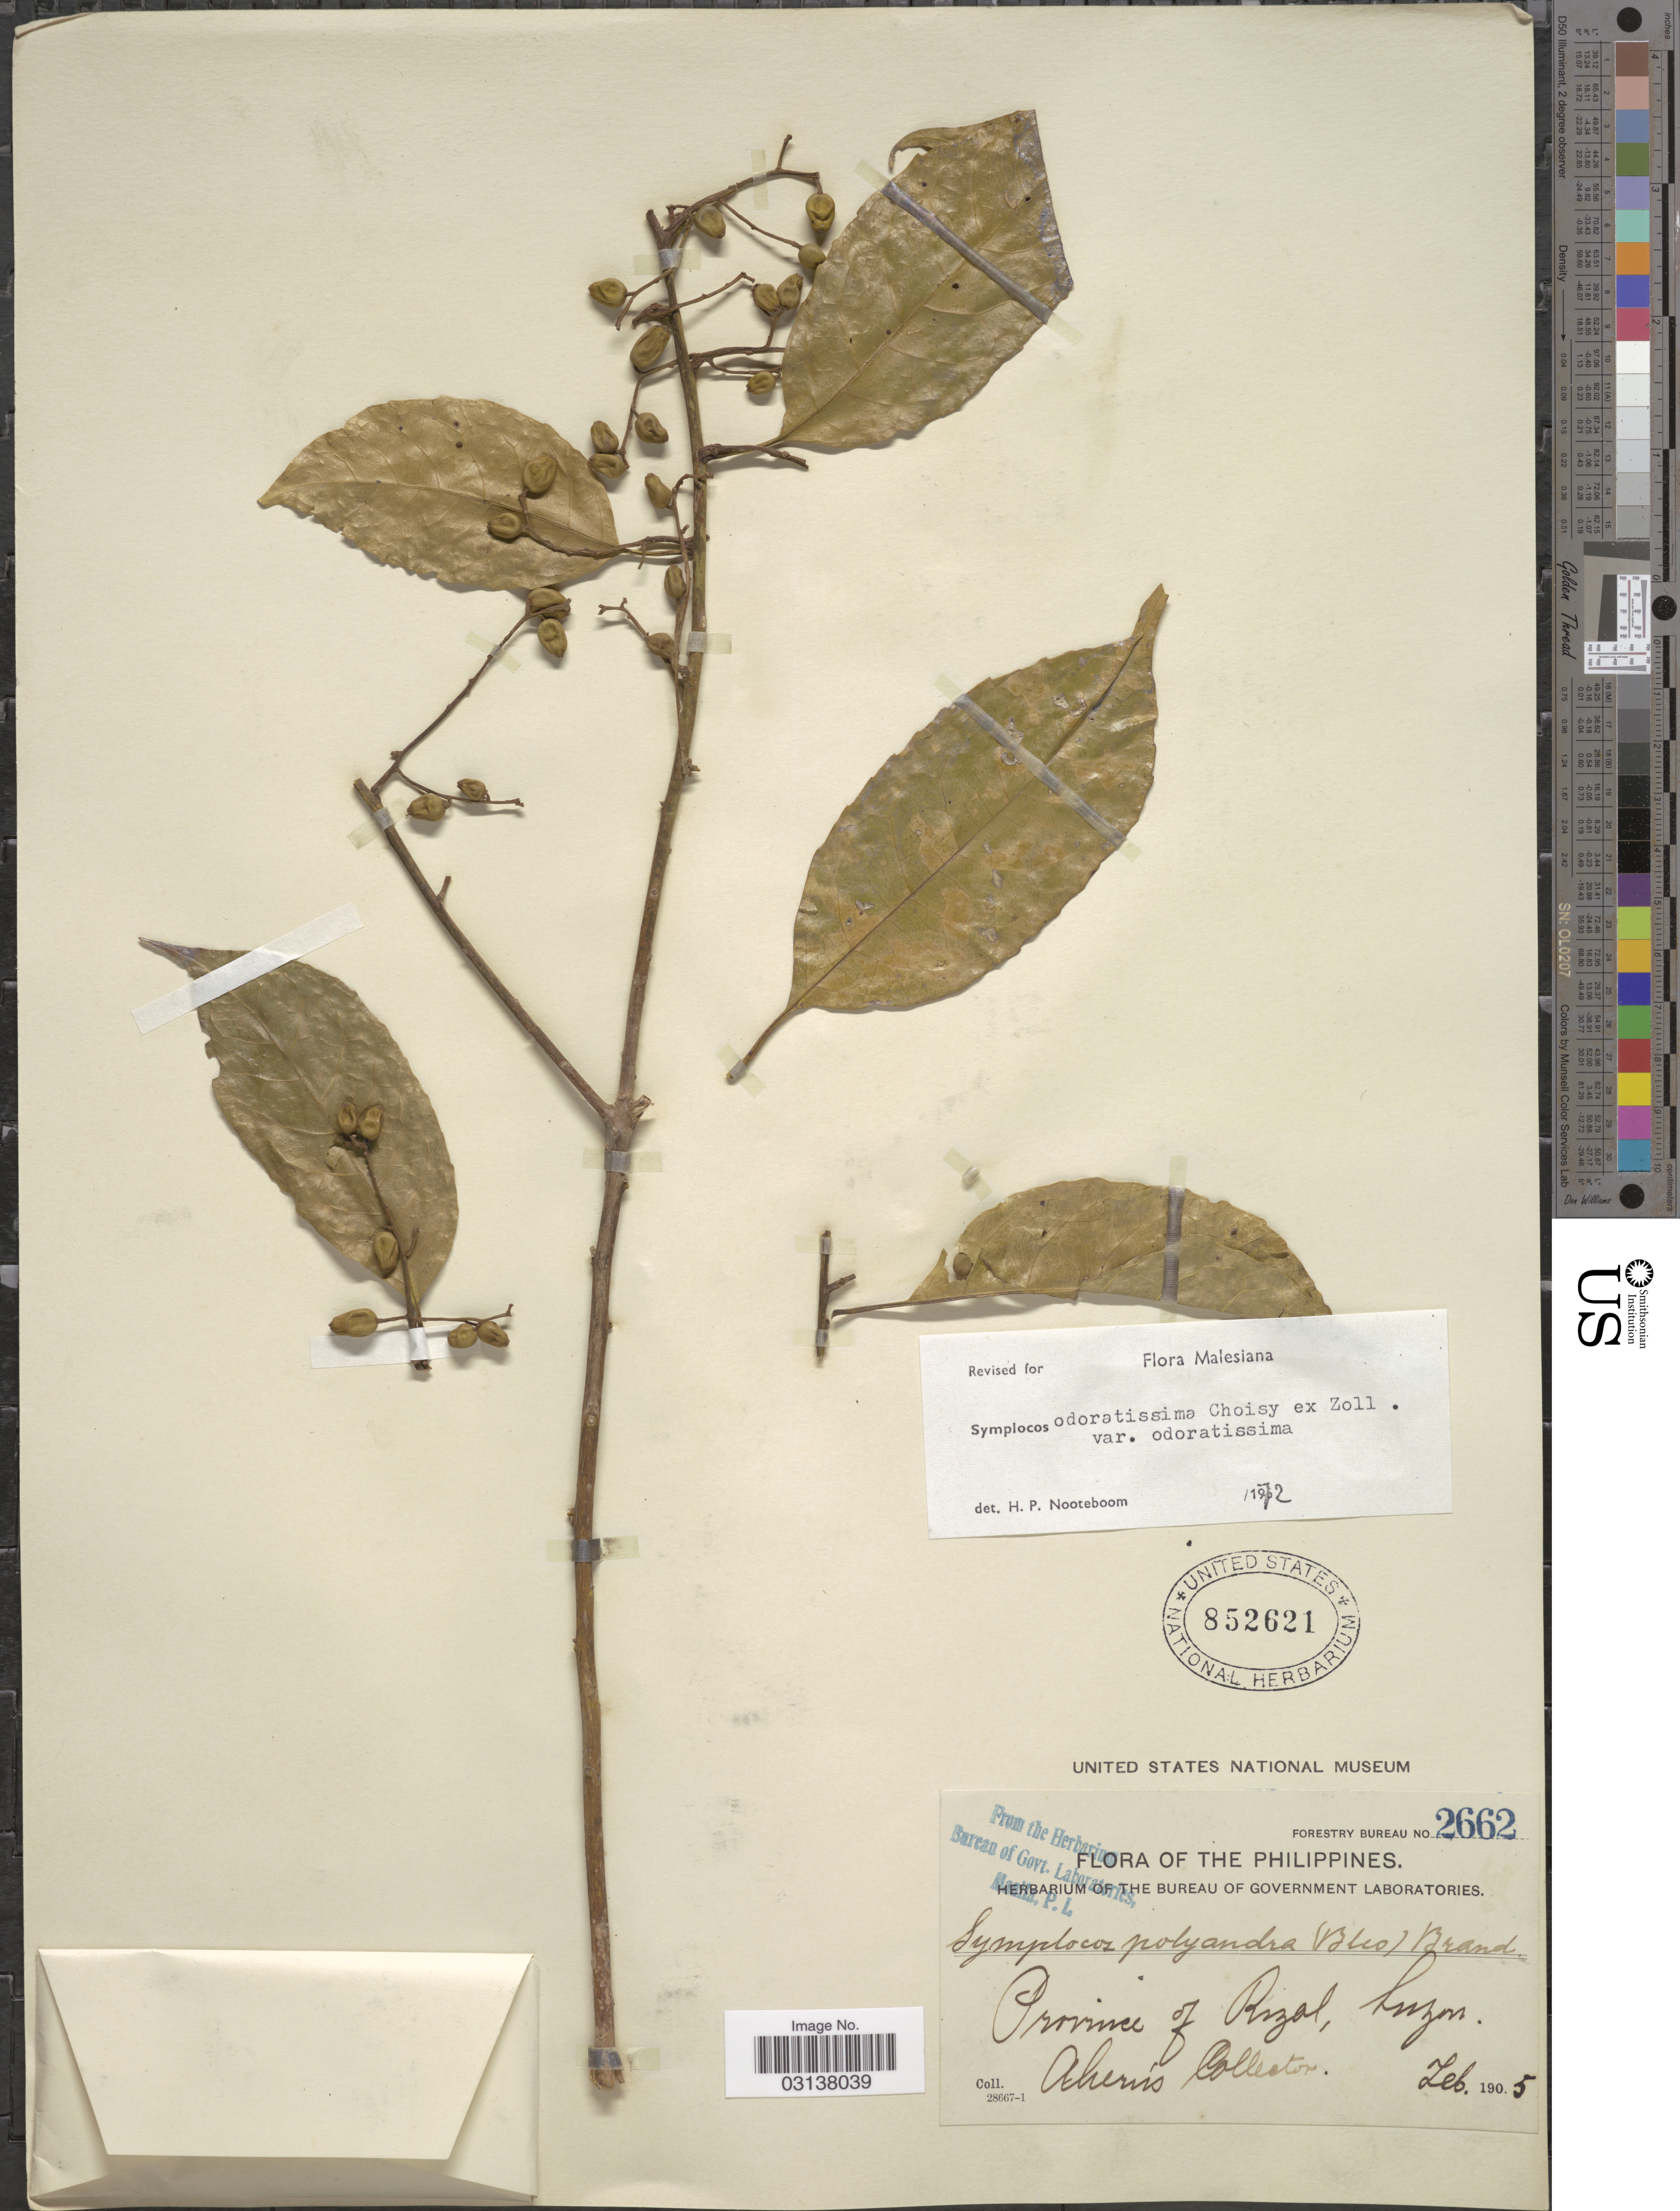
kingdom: Plantae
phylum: Tracheophyta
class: Magnoliopsida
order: Ericales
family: Symplocaceae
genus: Symplocos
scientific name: Symplocos odoratissima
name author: (Blume) Choisy ex Zoll.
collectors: Ahern's collector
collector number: Forestry Bureau 2662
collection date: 1905-02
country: Philippines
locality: The Philippines. Province of Rizal, Luzon.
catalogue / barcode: US 852621